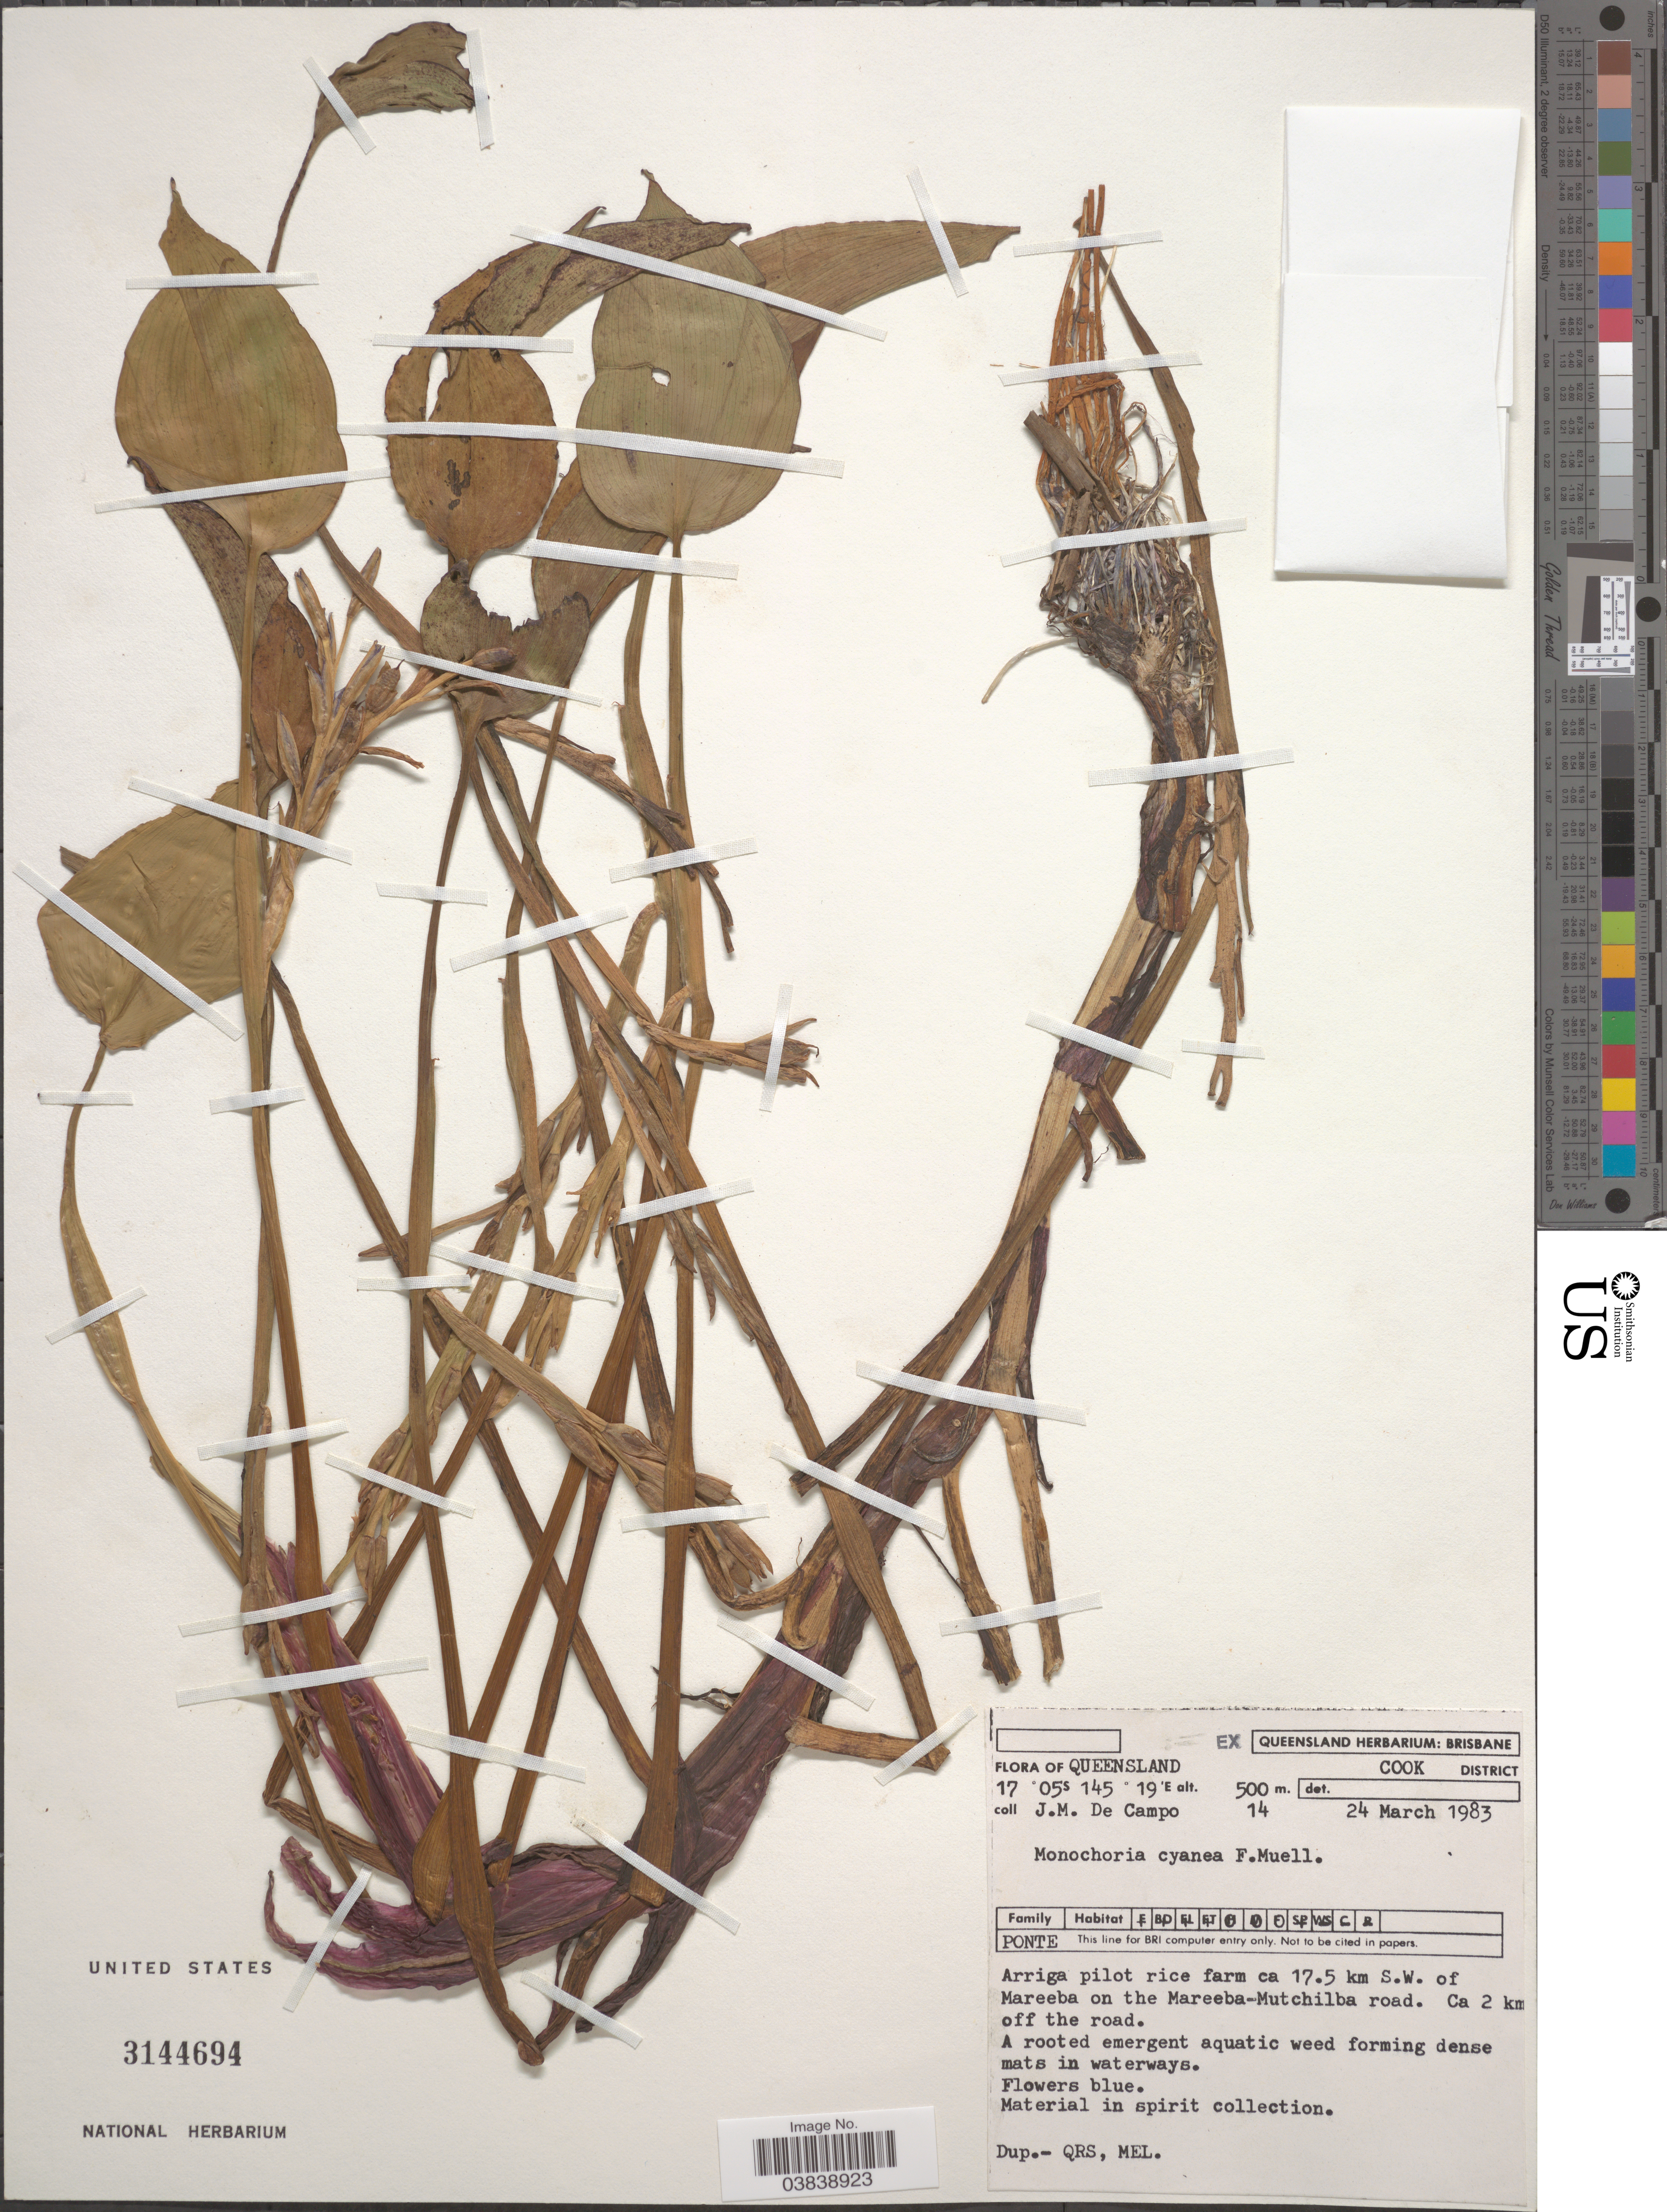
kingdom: Plantae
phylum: Tracheophyta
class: Liliopsida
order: Commelinales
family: Pontederiaceae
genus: Monochoria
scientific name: Monochoria cyanea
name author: (F. Muell.) F. Muell.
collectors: J. Campo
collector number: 14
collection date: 1983-03-24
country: Australia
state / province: Queensland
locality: Cook District. Arriga pilot rice farm ca. 17.5 km S.W. of Mareeba on the Mareeba-Mutchilba road. Ca 2 km off the road.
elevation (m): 500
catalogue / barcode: US 3144694